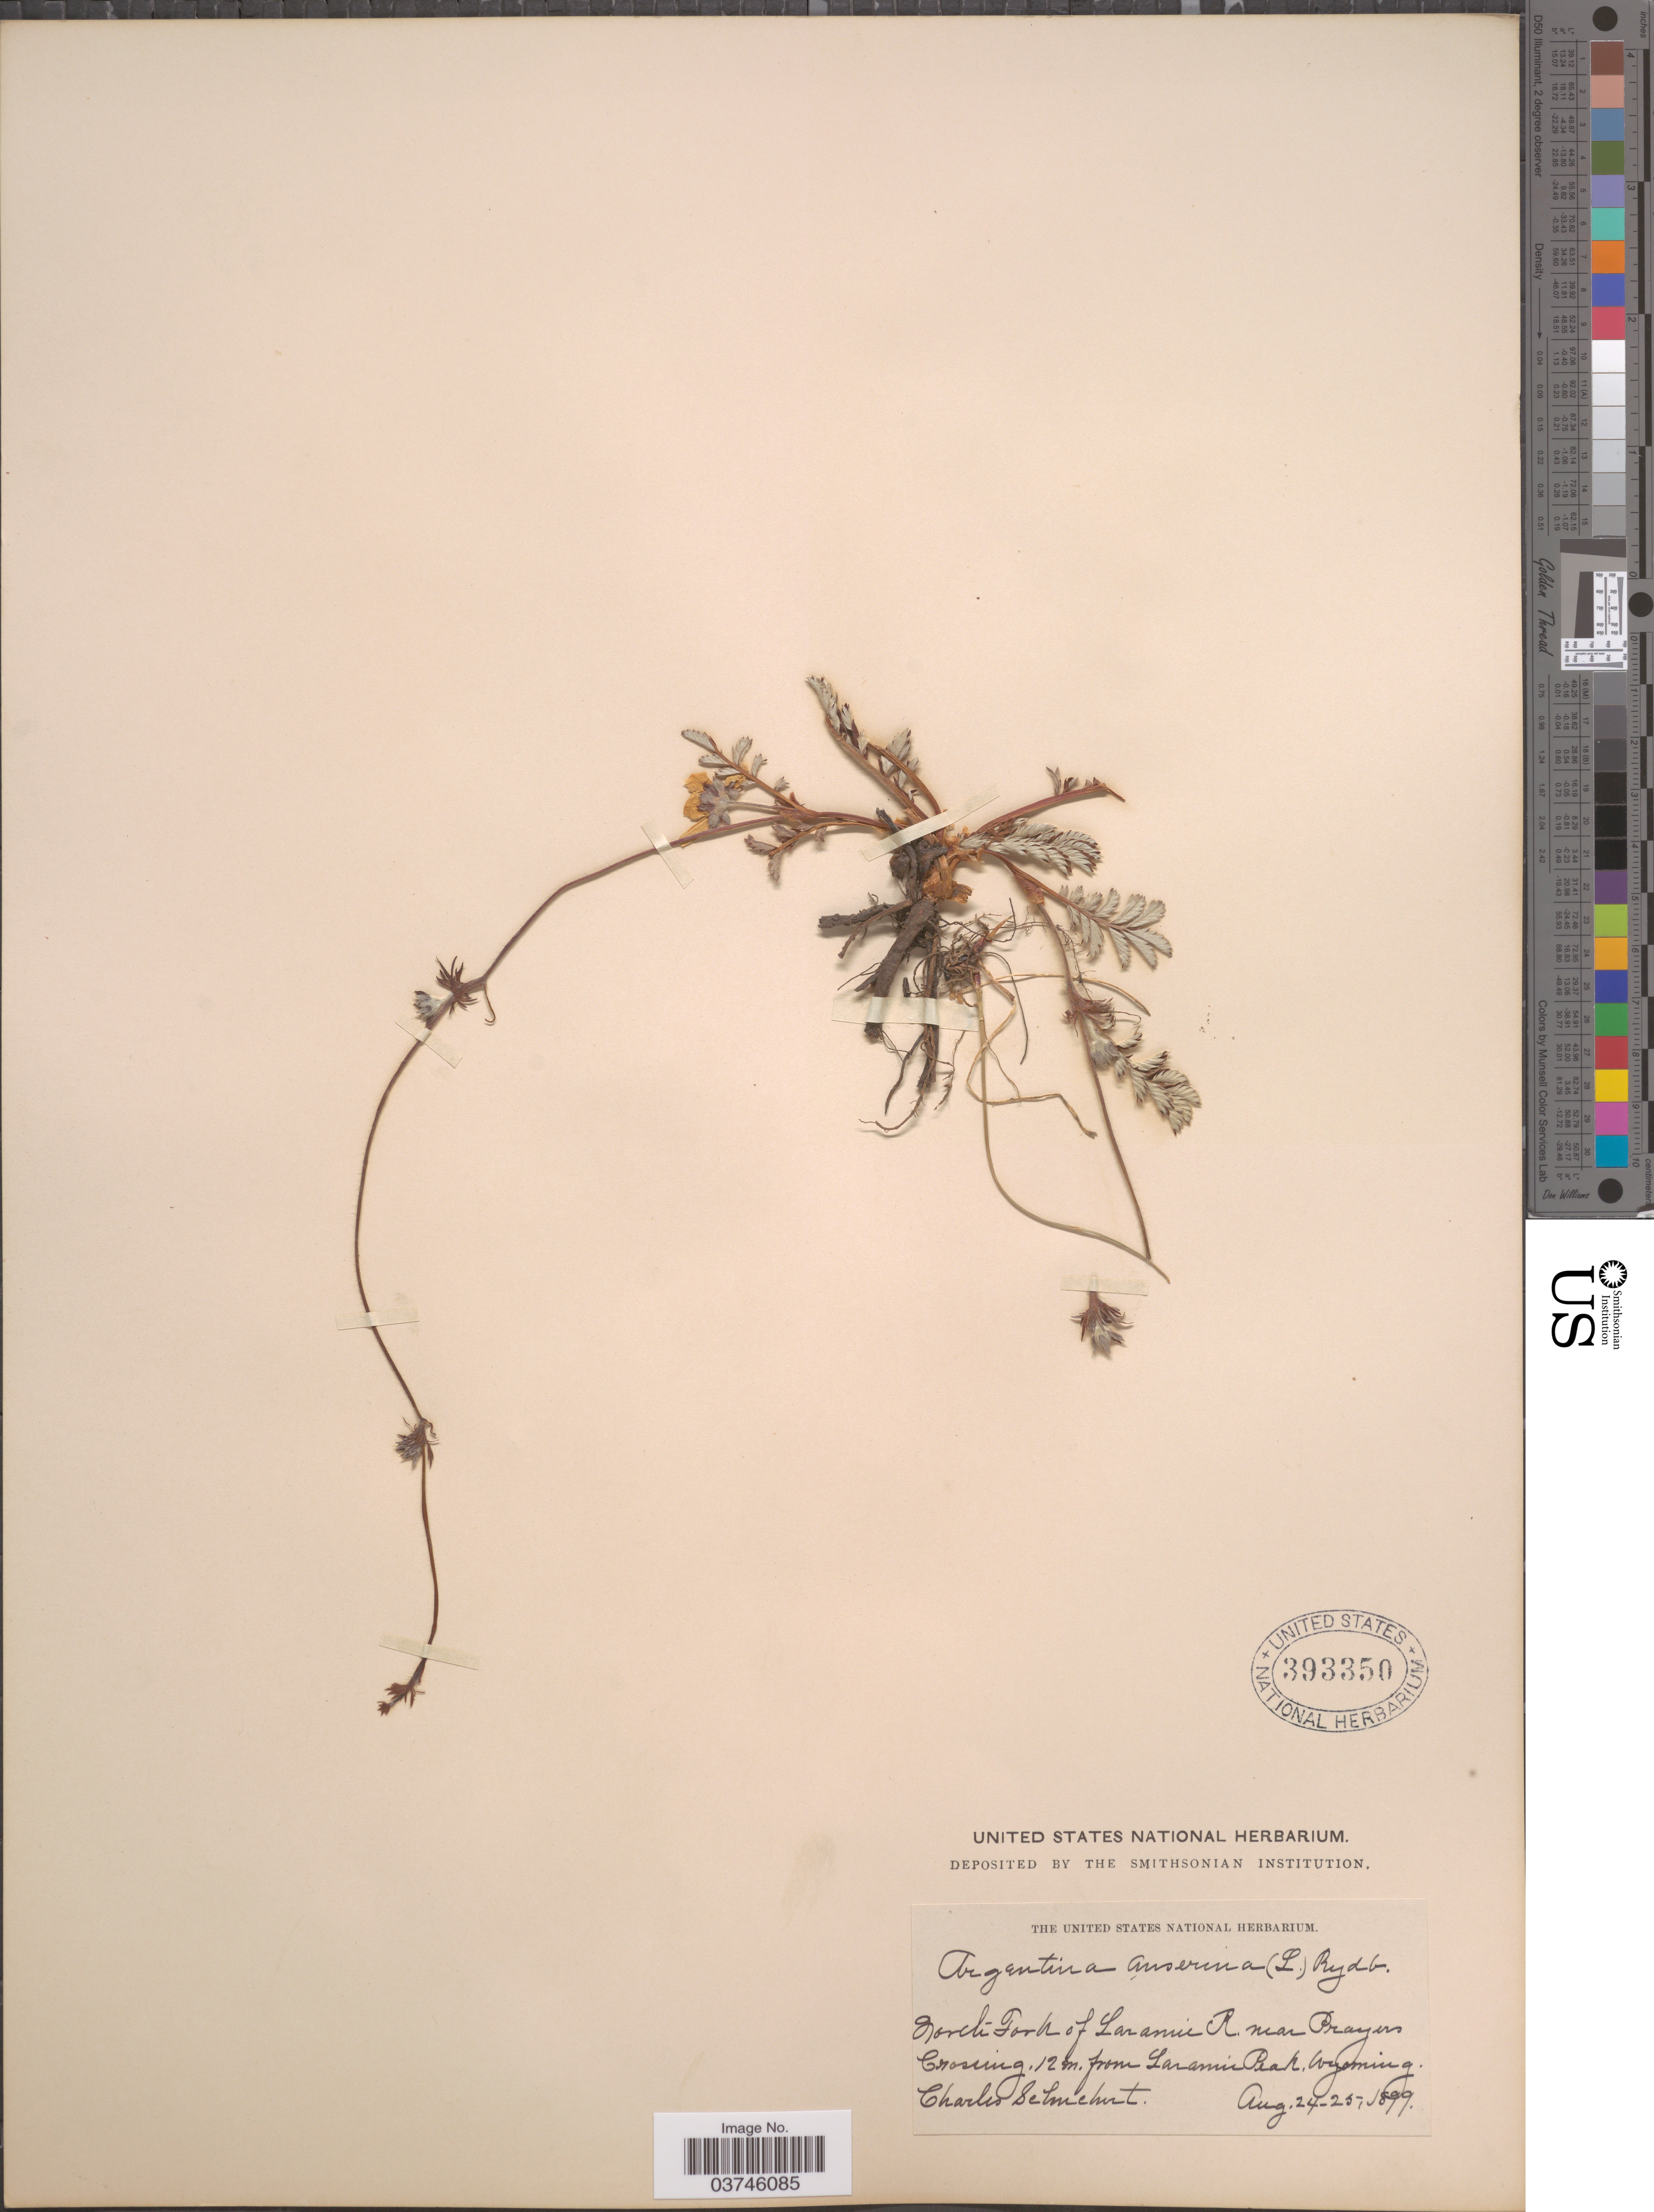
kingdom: Plantae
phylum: Tracheophyta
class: Magnoliopsida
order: Rosales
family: Rosaceae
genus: Argentina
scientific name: Argentina anserina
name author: (L.) Rydb.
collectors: C. Schuchert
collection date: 1899-08-24/1899-08-25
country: United States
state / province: Wyoming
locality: North Fork of Laramie R. near Prayers Crossing. 12 m. from Laramie Peak.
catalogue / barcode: US 393350